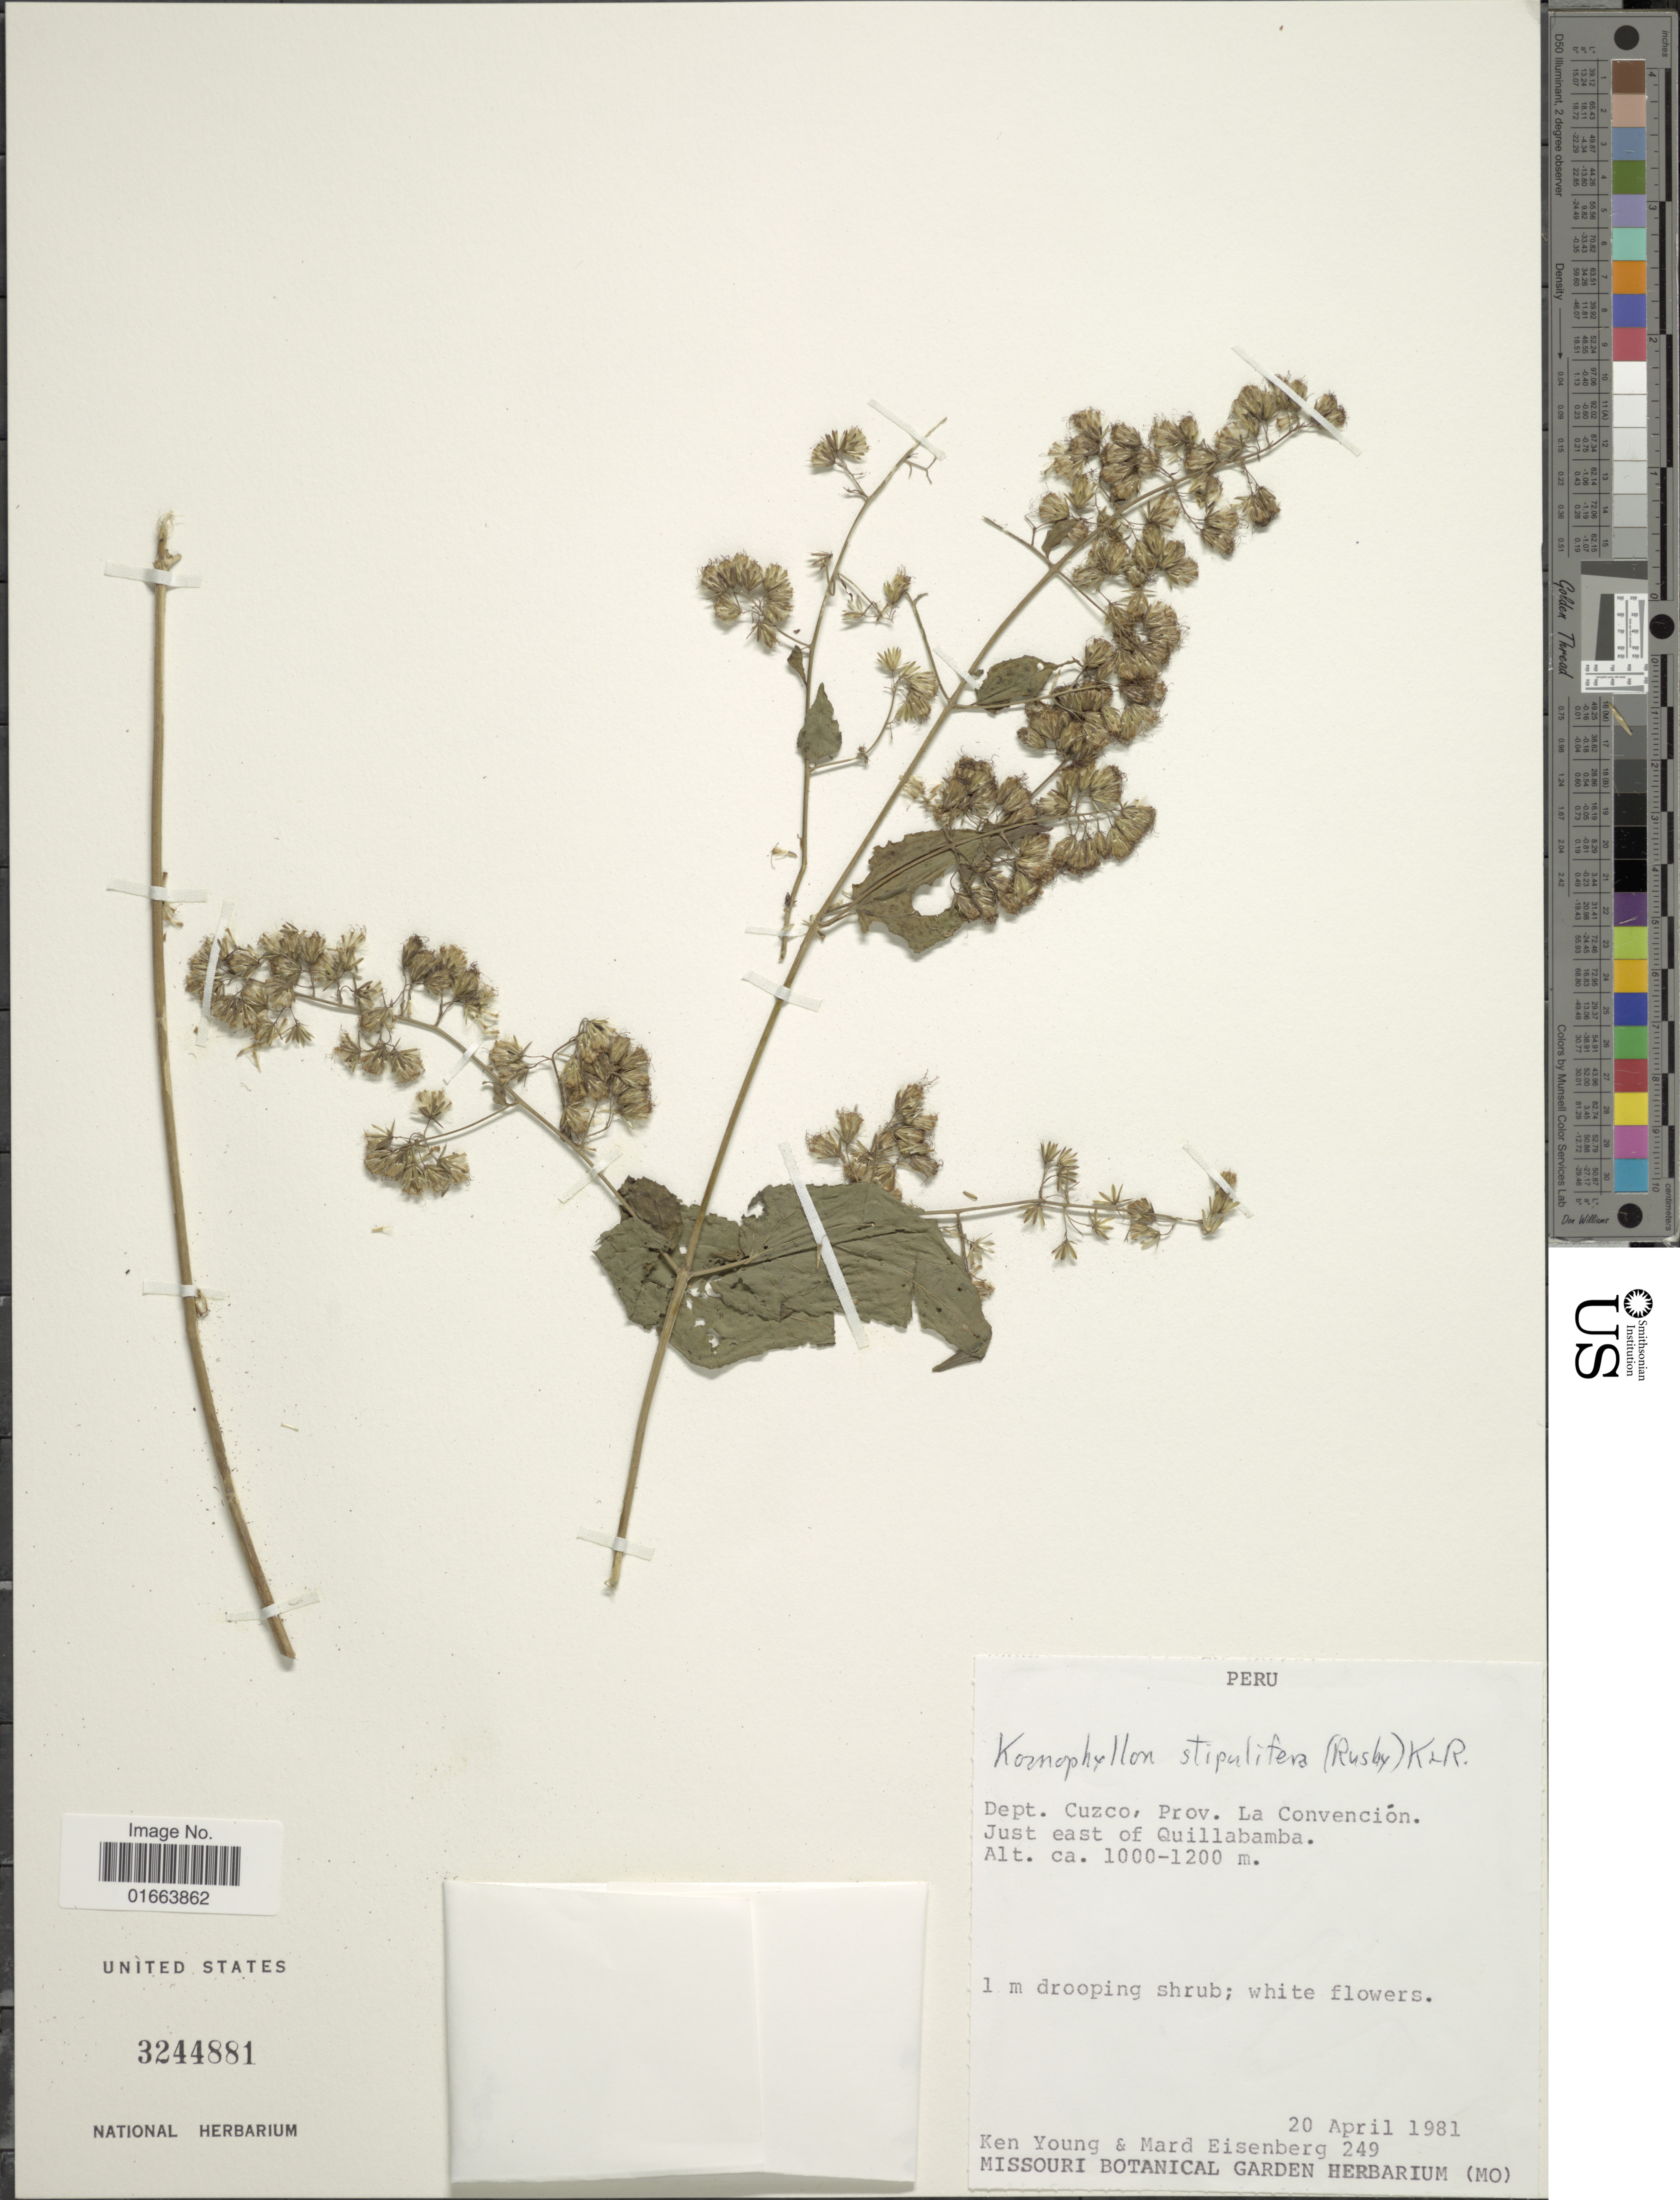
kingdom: Plantae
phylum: Tracheophyta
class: Magnoliopsida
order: Asterales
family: Asteraceae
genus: Koanophyllon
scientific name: Koanophyllon stipulifera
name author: (Rusby) R.M. King & H. Rob.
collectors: K. Young & M. Eisenberg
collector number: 249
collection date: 1981-04-20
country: Peru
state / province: Cusco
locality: Prov. la Convención. Just east of Quillabamba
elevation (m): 1000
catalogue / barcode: US 3244881